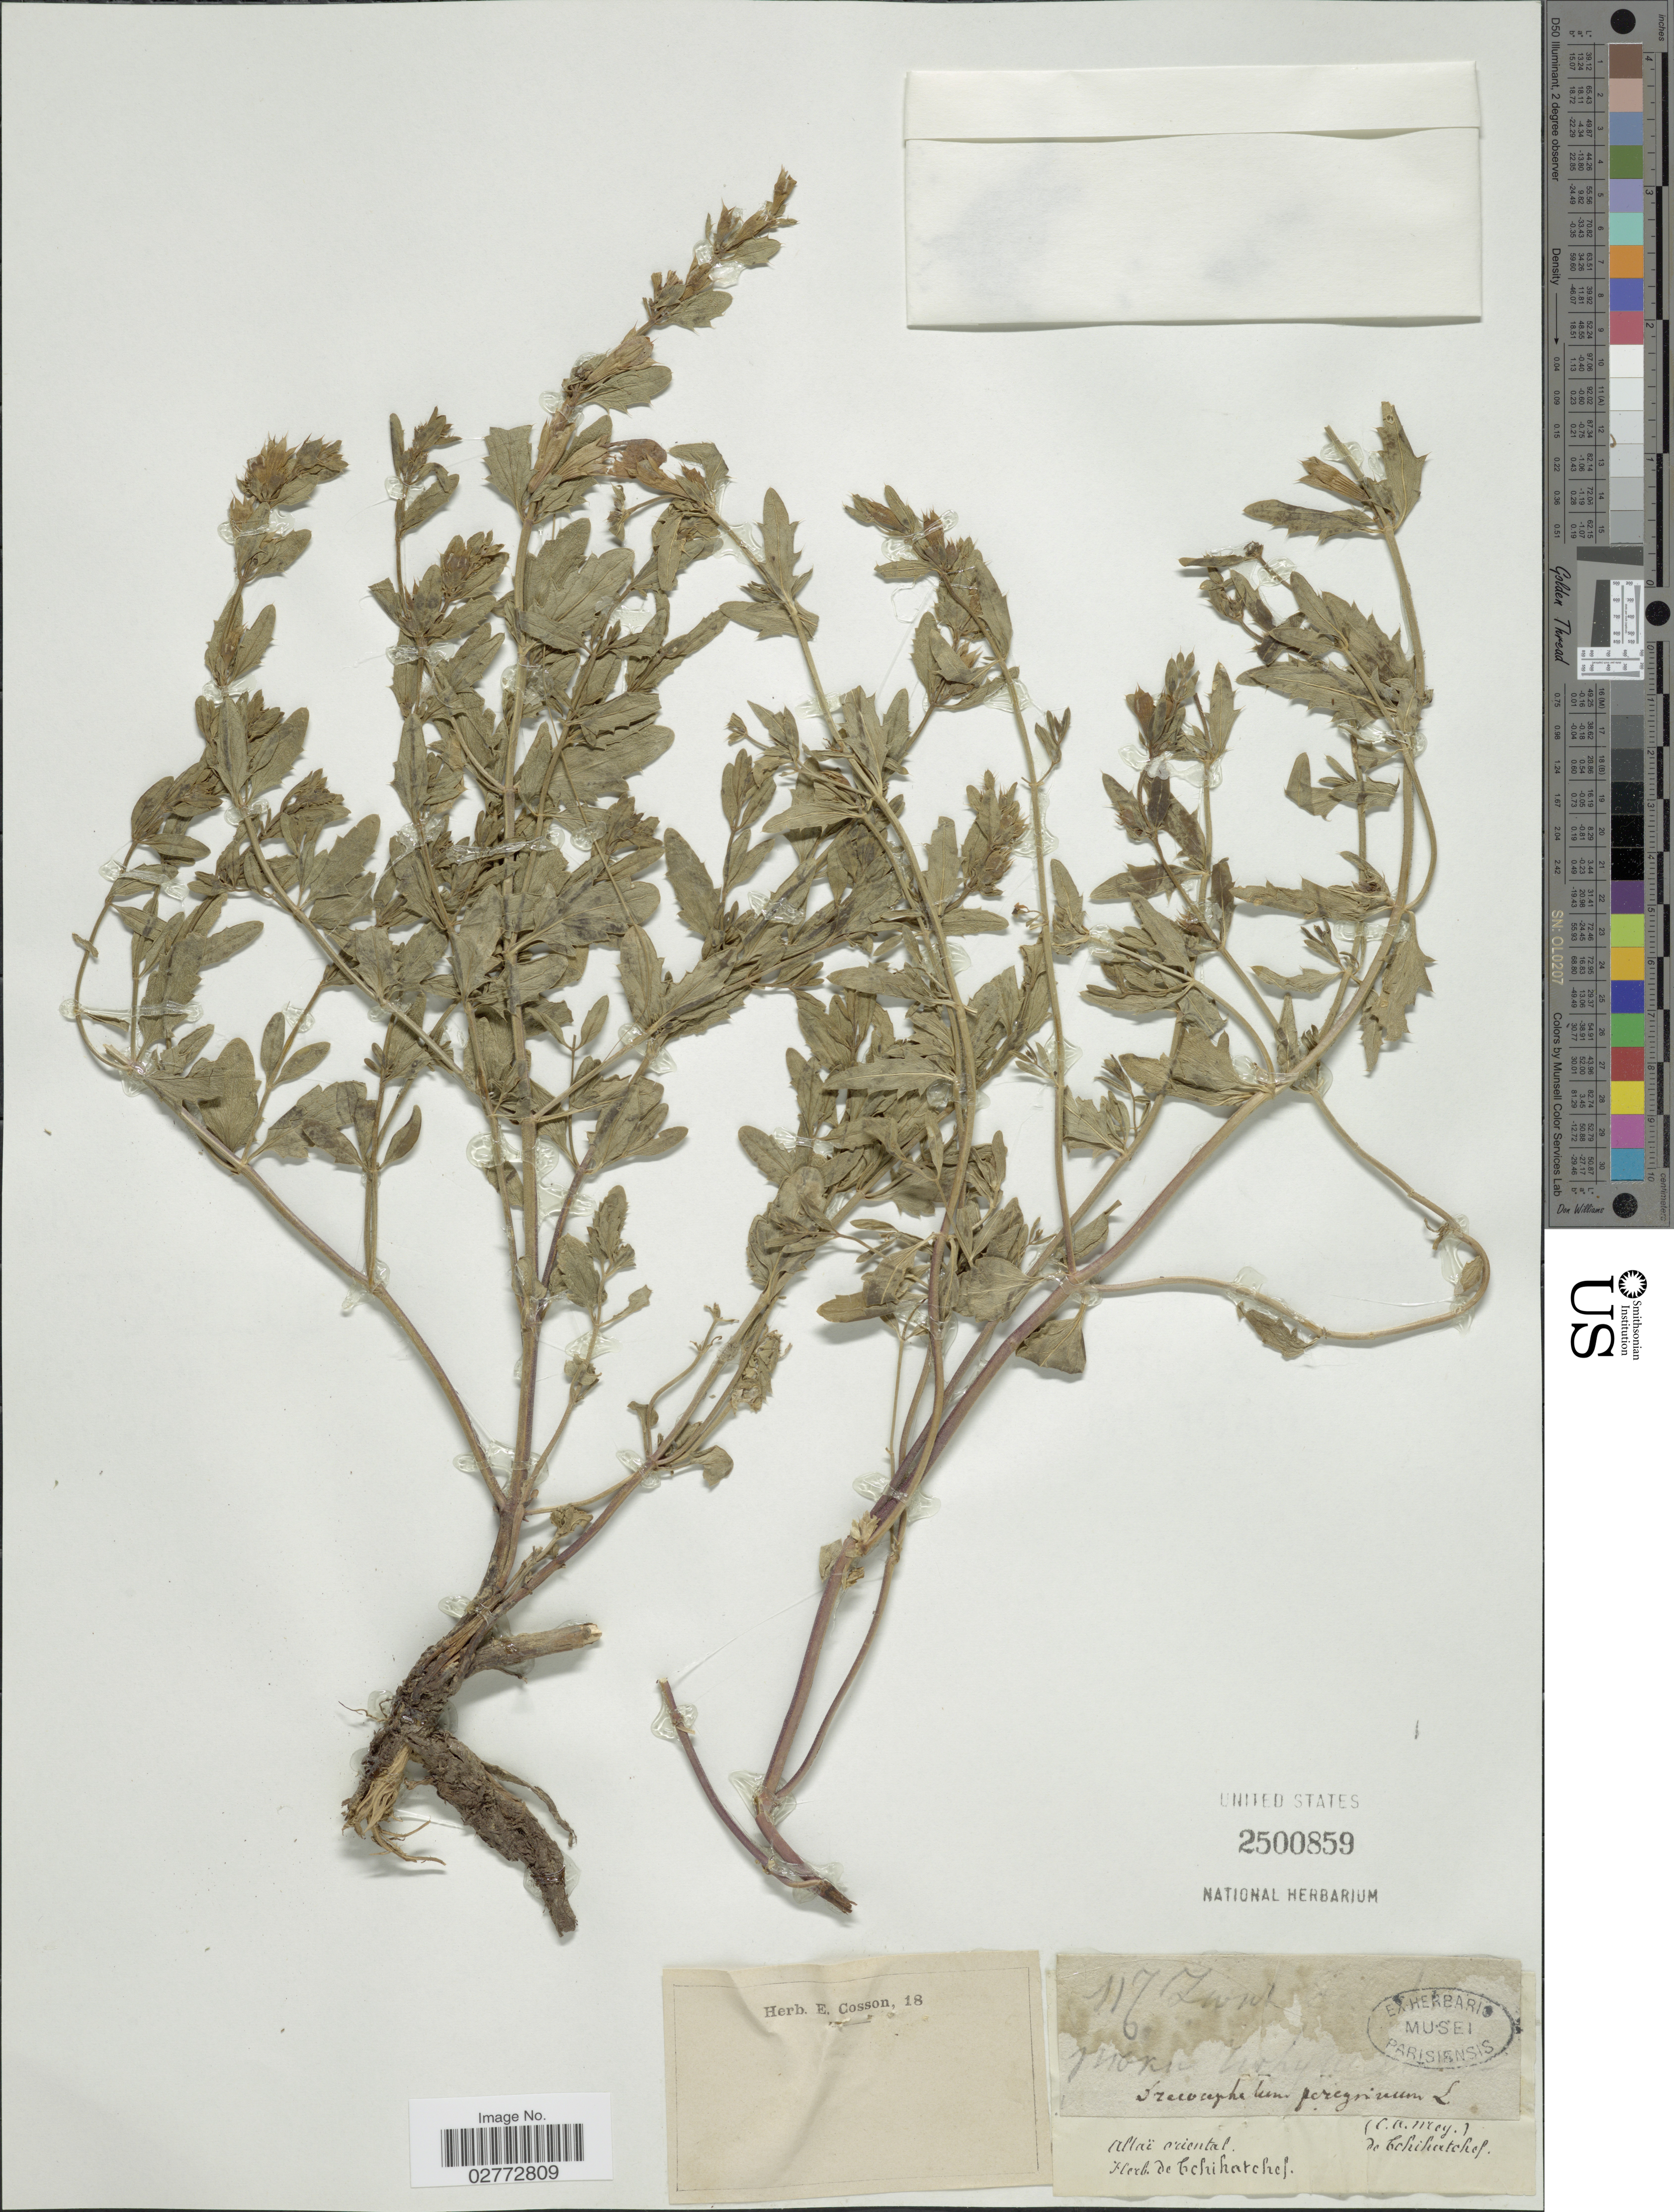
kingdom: Plantae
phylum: Tracheophyta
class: Magnoliopsida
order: Lamiales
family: Lamiaceae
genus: Dracocephalum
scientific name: Dracocephalum peregrinum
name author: L.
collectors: Tchihatchef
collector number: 117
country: Russian Federation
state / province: Altai Republic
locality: Altaï oriental.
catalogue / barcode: US 2500859